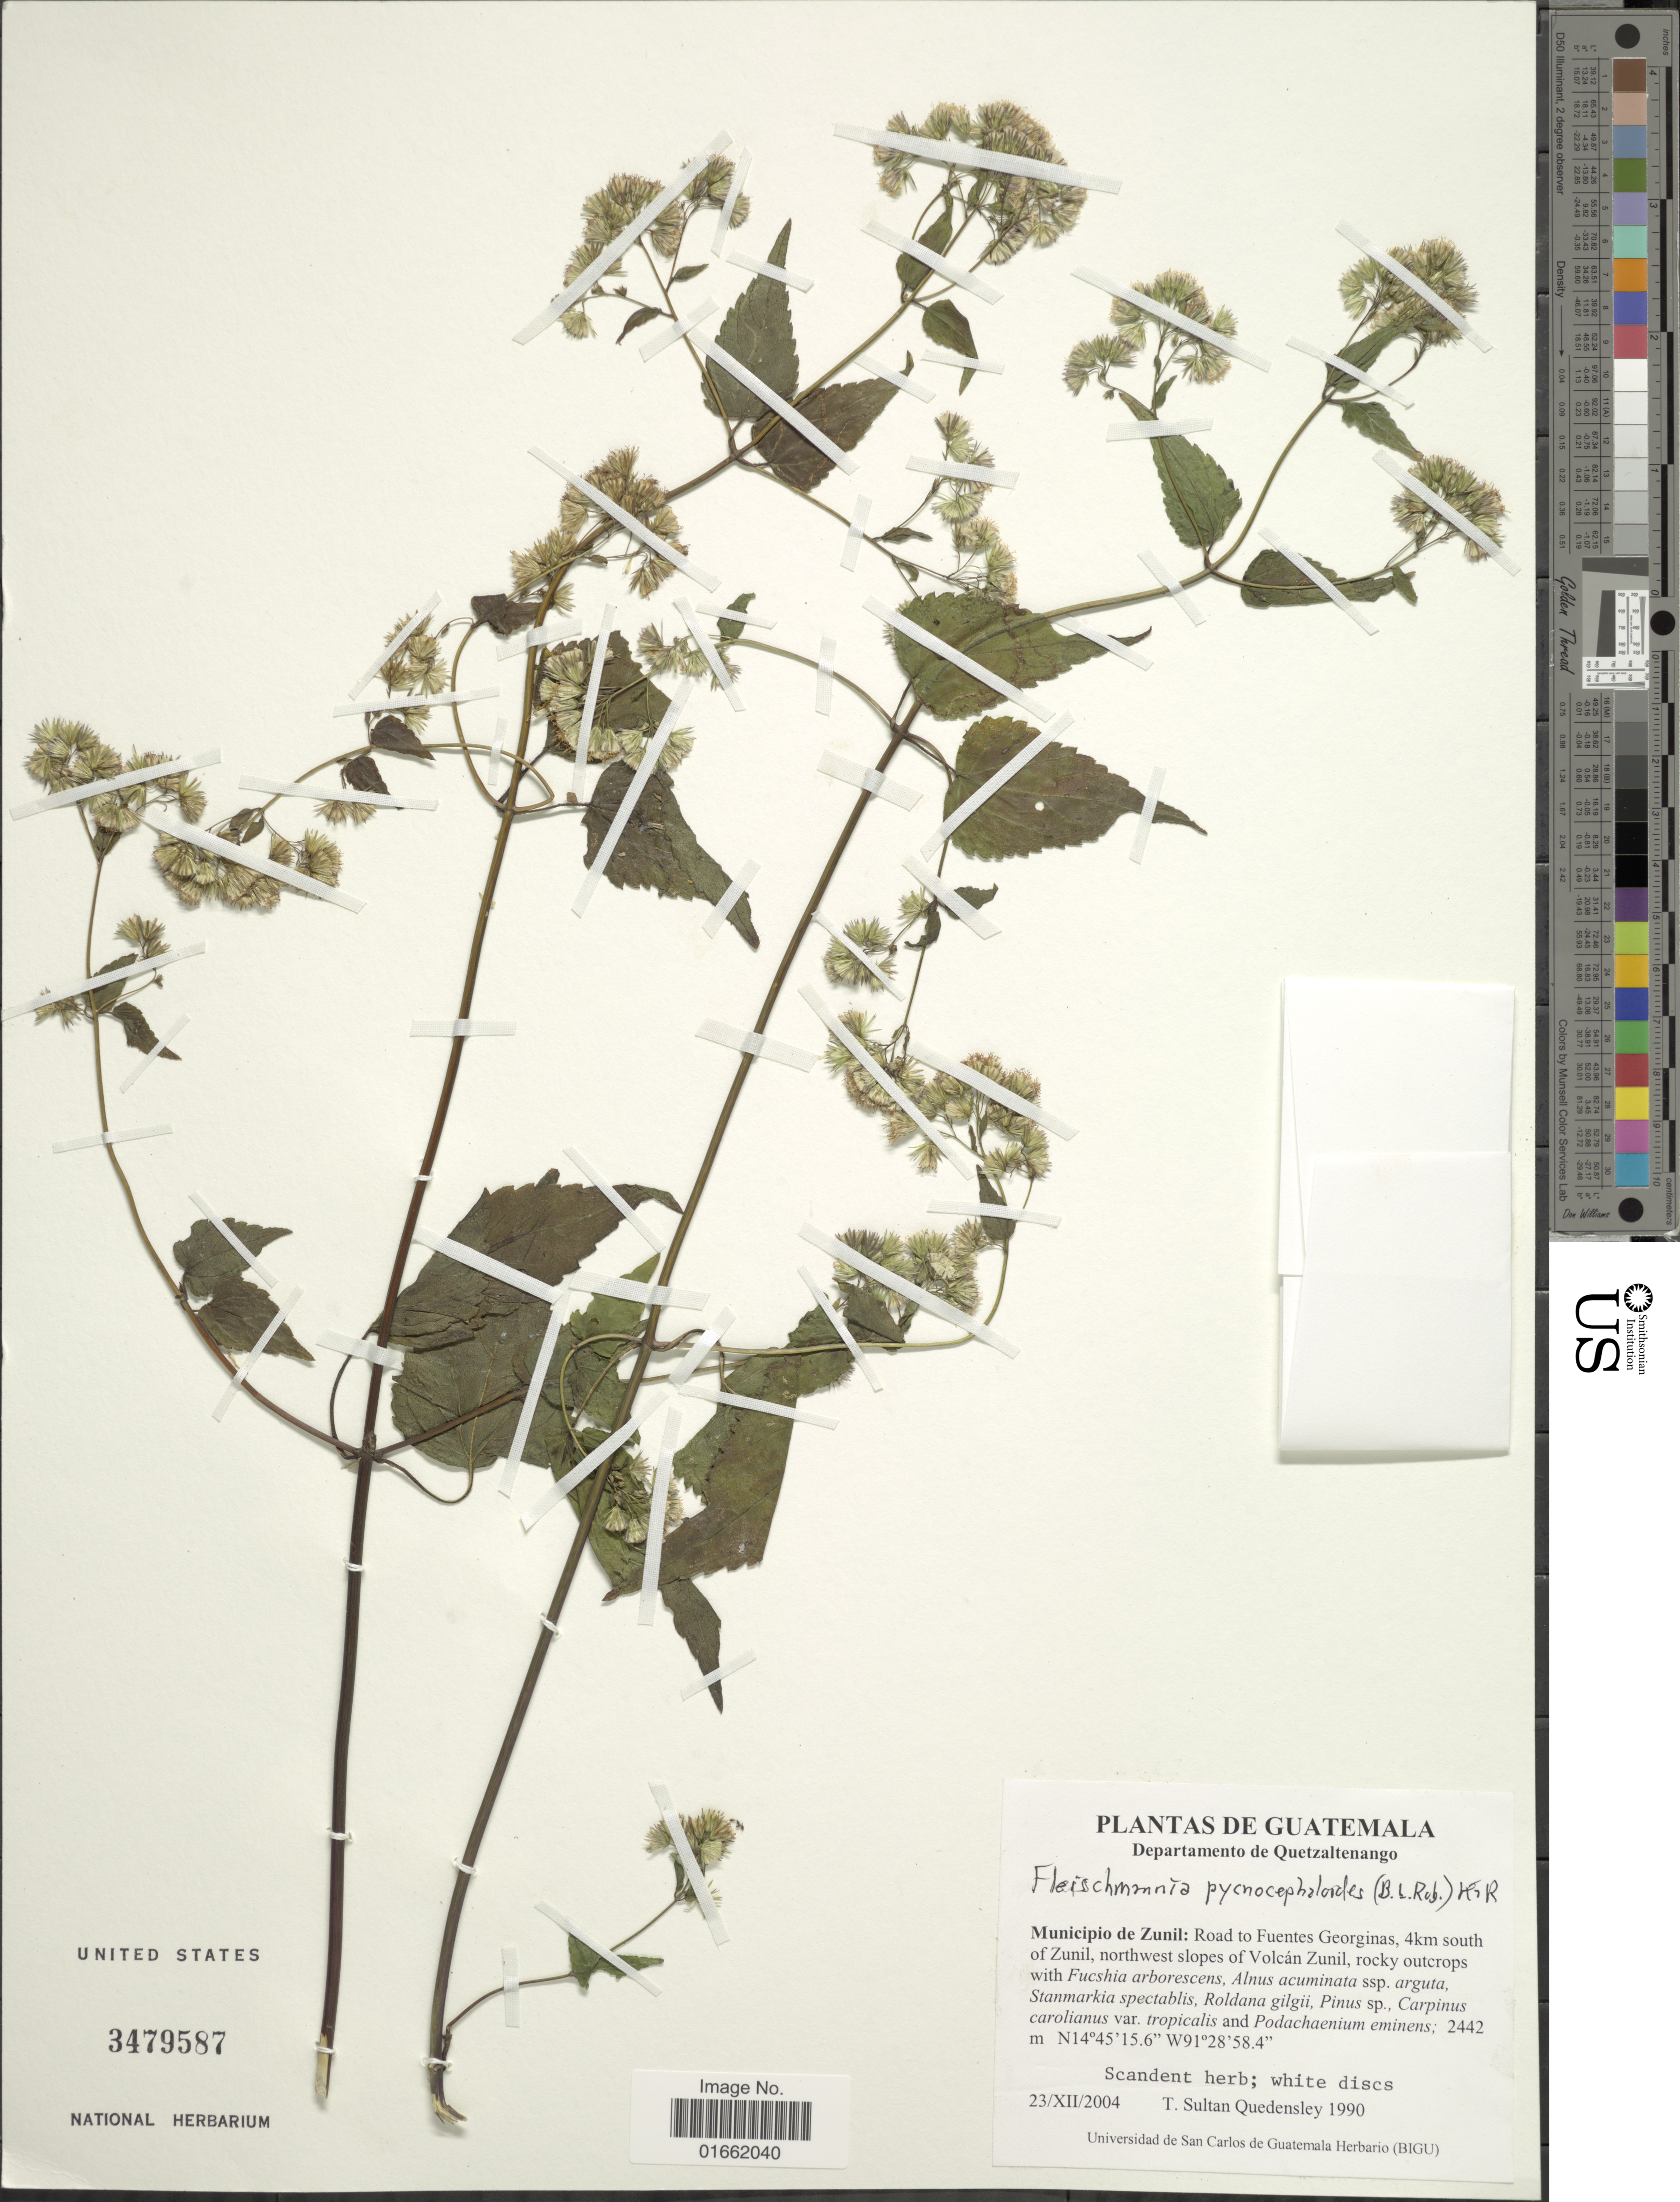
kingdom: Plantae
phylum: Tracheophyta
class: Magnoliopsida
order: Asterales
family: Asteraceae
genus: Fleischmannia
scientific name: Fleischmannia pycnocephaloides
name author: (B.L. Rob.) R.M. King & H. Rob.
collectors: T. S. Quedensley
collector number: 1990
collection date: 2004-12-23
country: Guatemala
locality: Departamento de Quetzaltenango. Municipio de Zunil: Road to Fuentes Georginas, 4km south of Zunil, northwest slopes of Volcán Zunil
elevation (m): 2442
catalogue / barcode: US 3479587